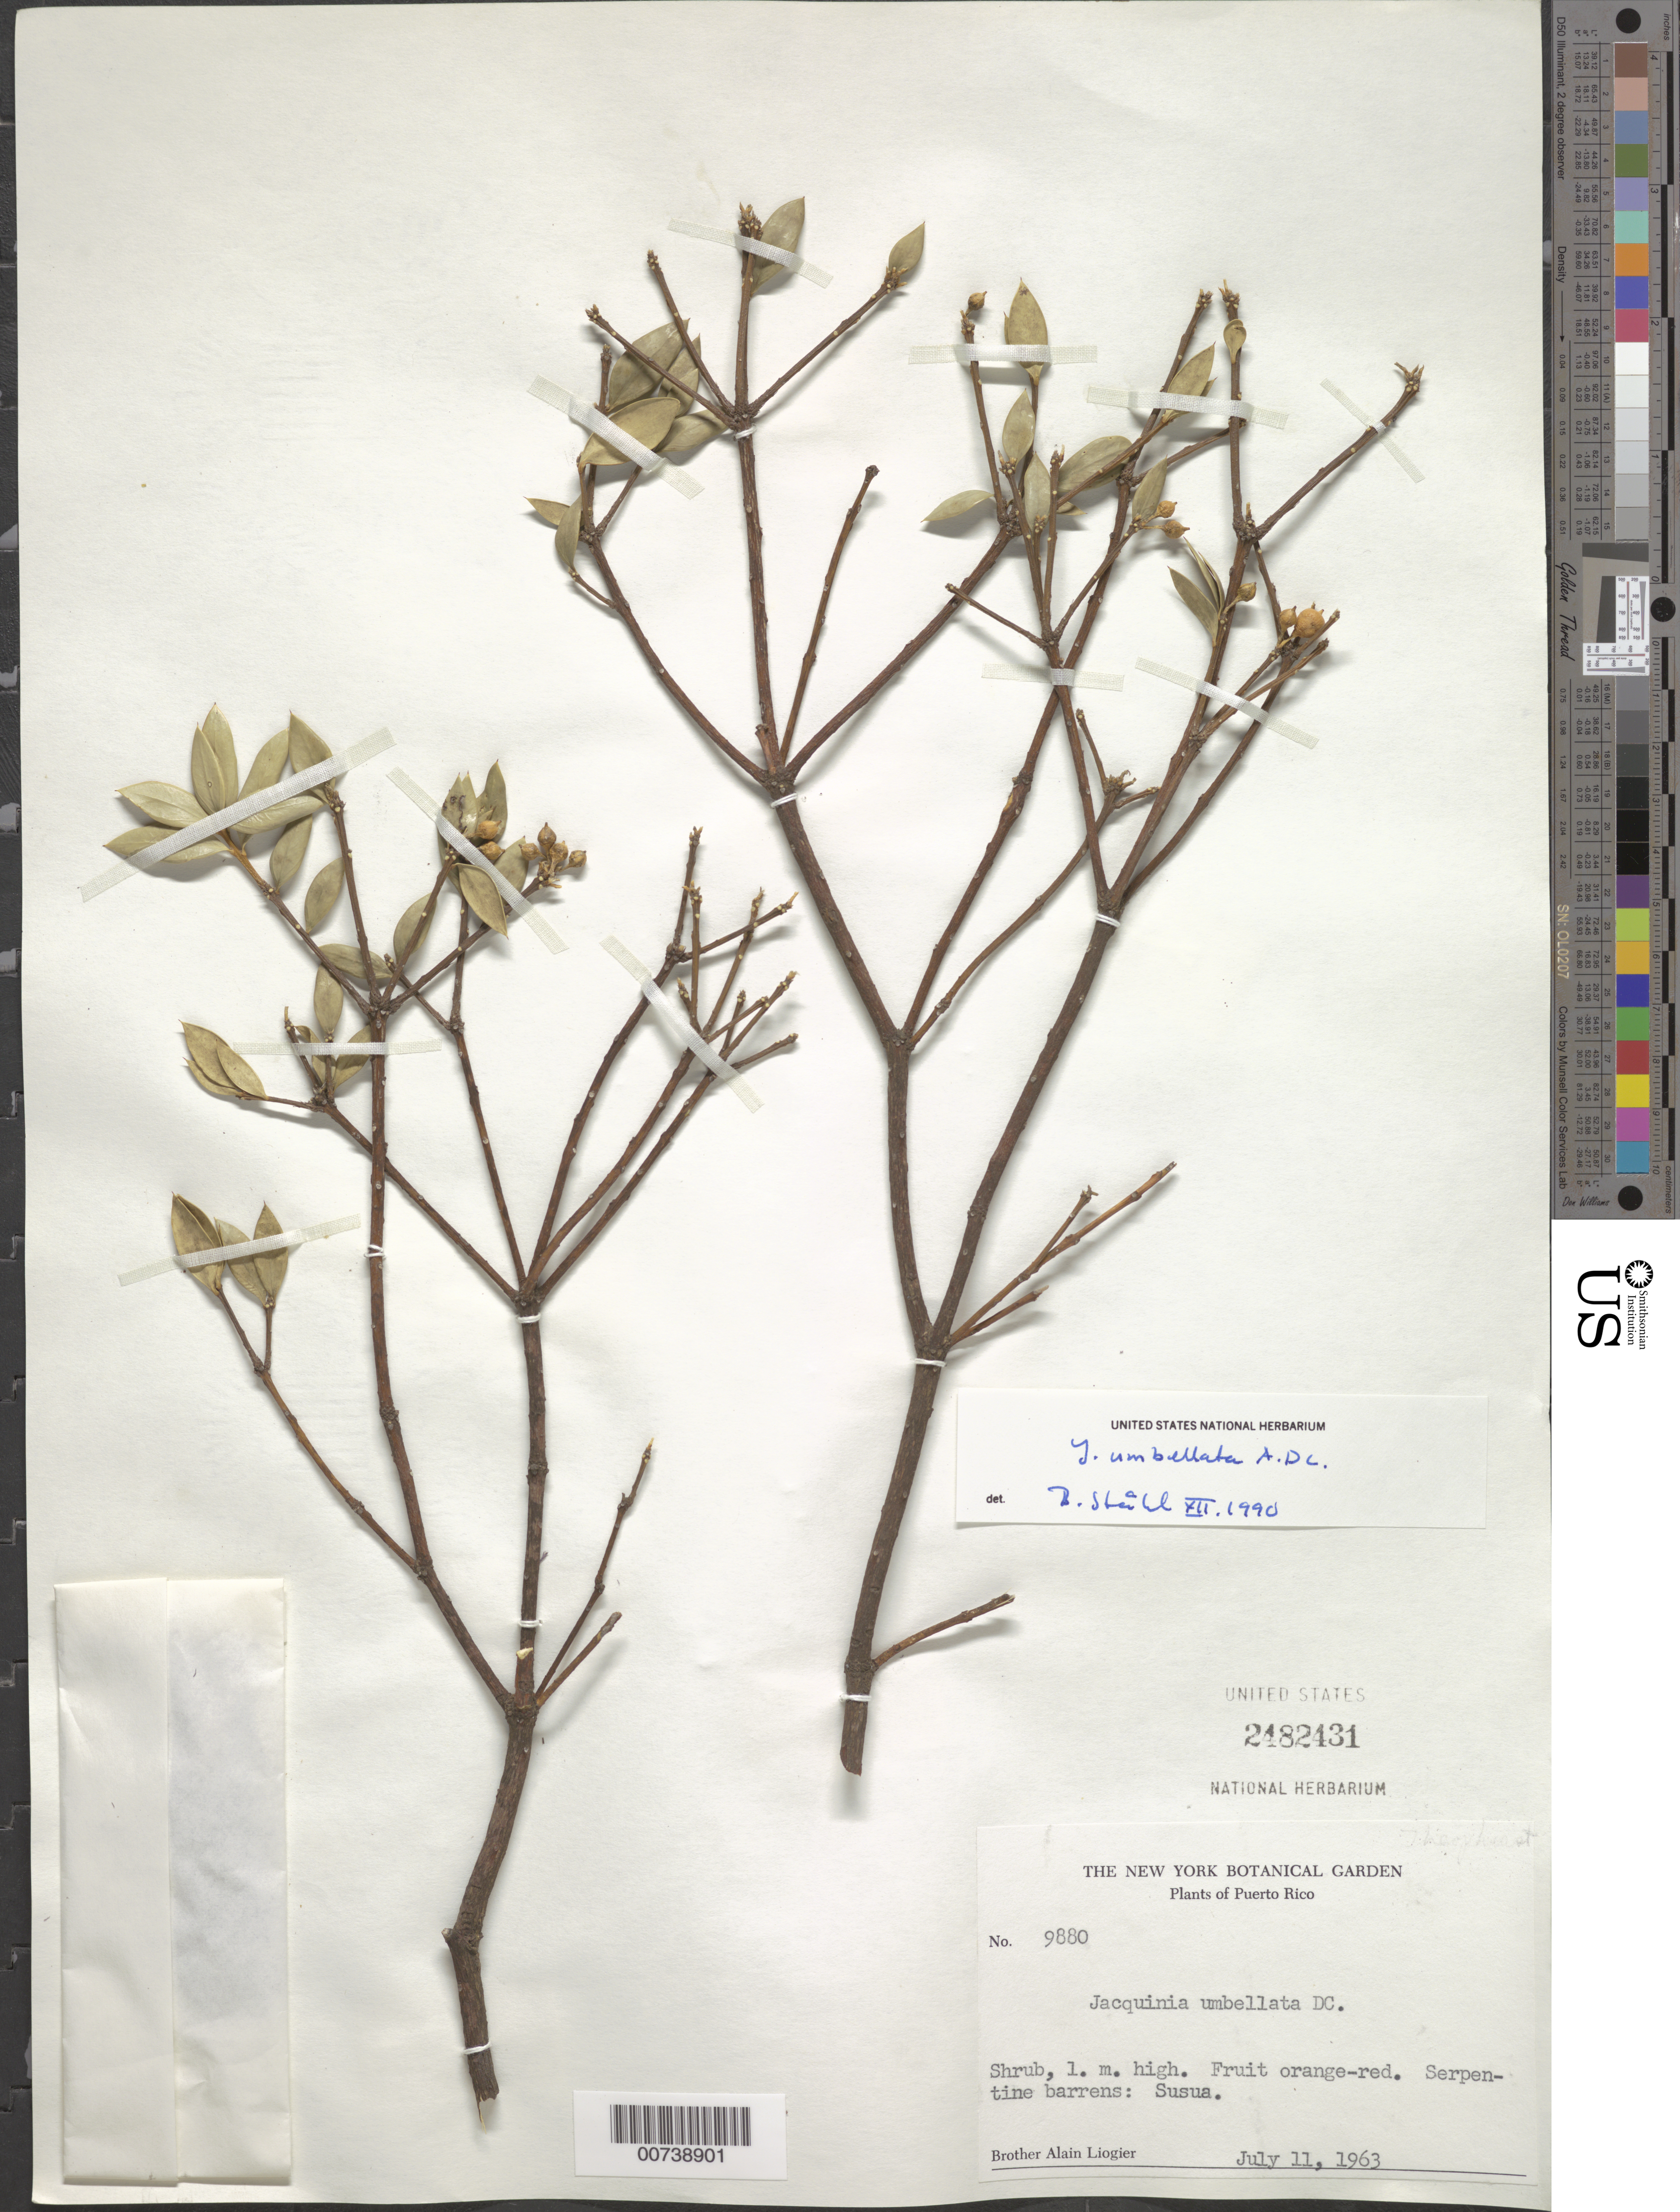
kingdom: Plantae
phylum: Tracheophyta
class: Magnoliopsida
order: Ericales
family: Primulaceae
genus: Jacquinia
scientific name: Jacquinia umbellata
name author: A. DC.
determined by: Ståhl, B.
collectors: A. H. Liogier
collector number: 9880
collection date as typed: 11 Jul 1963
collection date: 1963-07-11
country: Puerto Rico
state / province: Sabana Grande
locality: Susúa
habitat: Serpentine barrens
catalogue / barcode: US 2482431